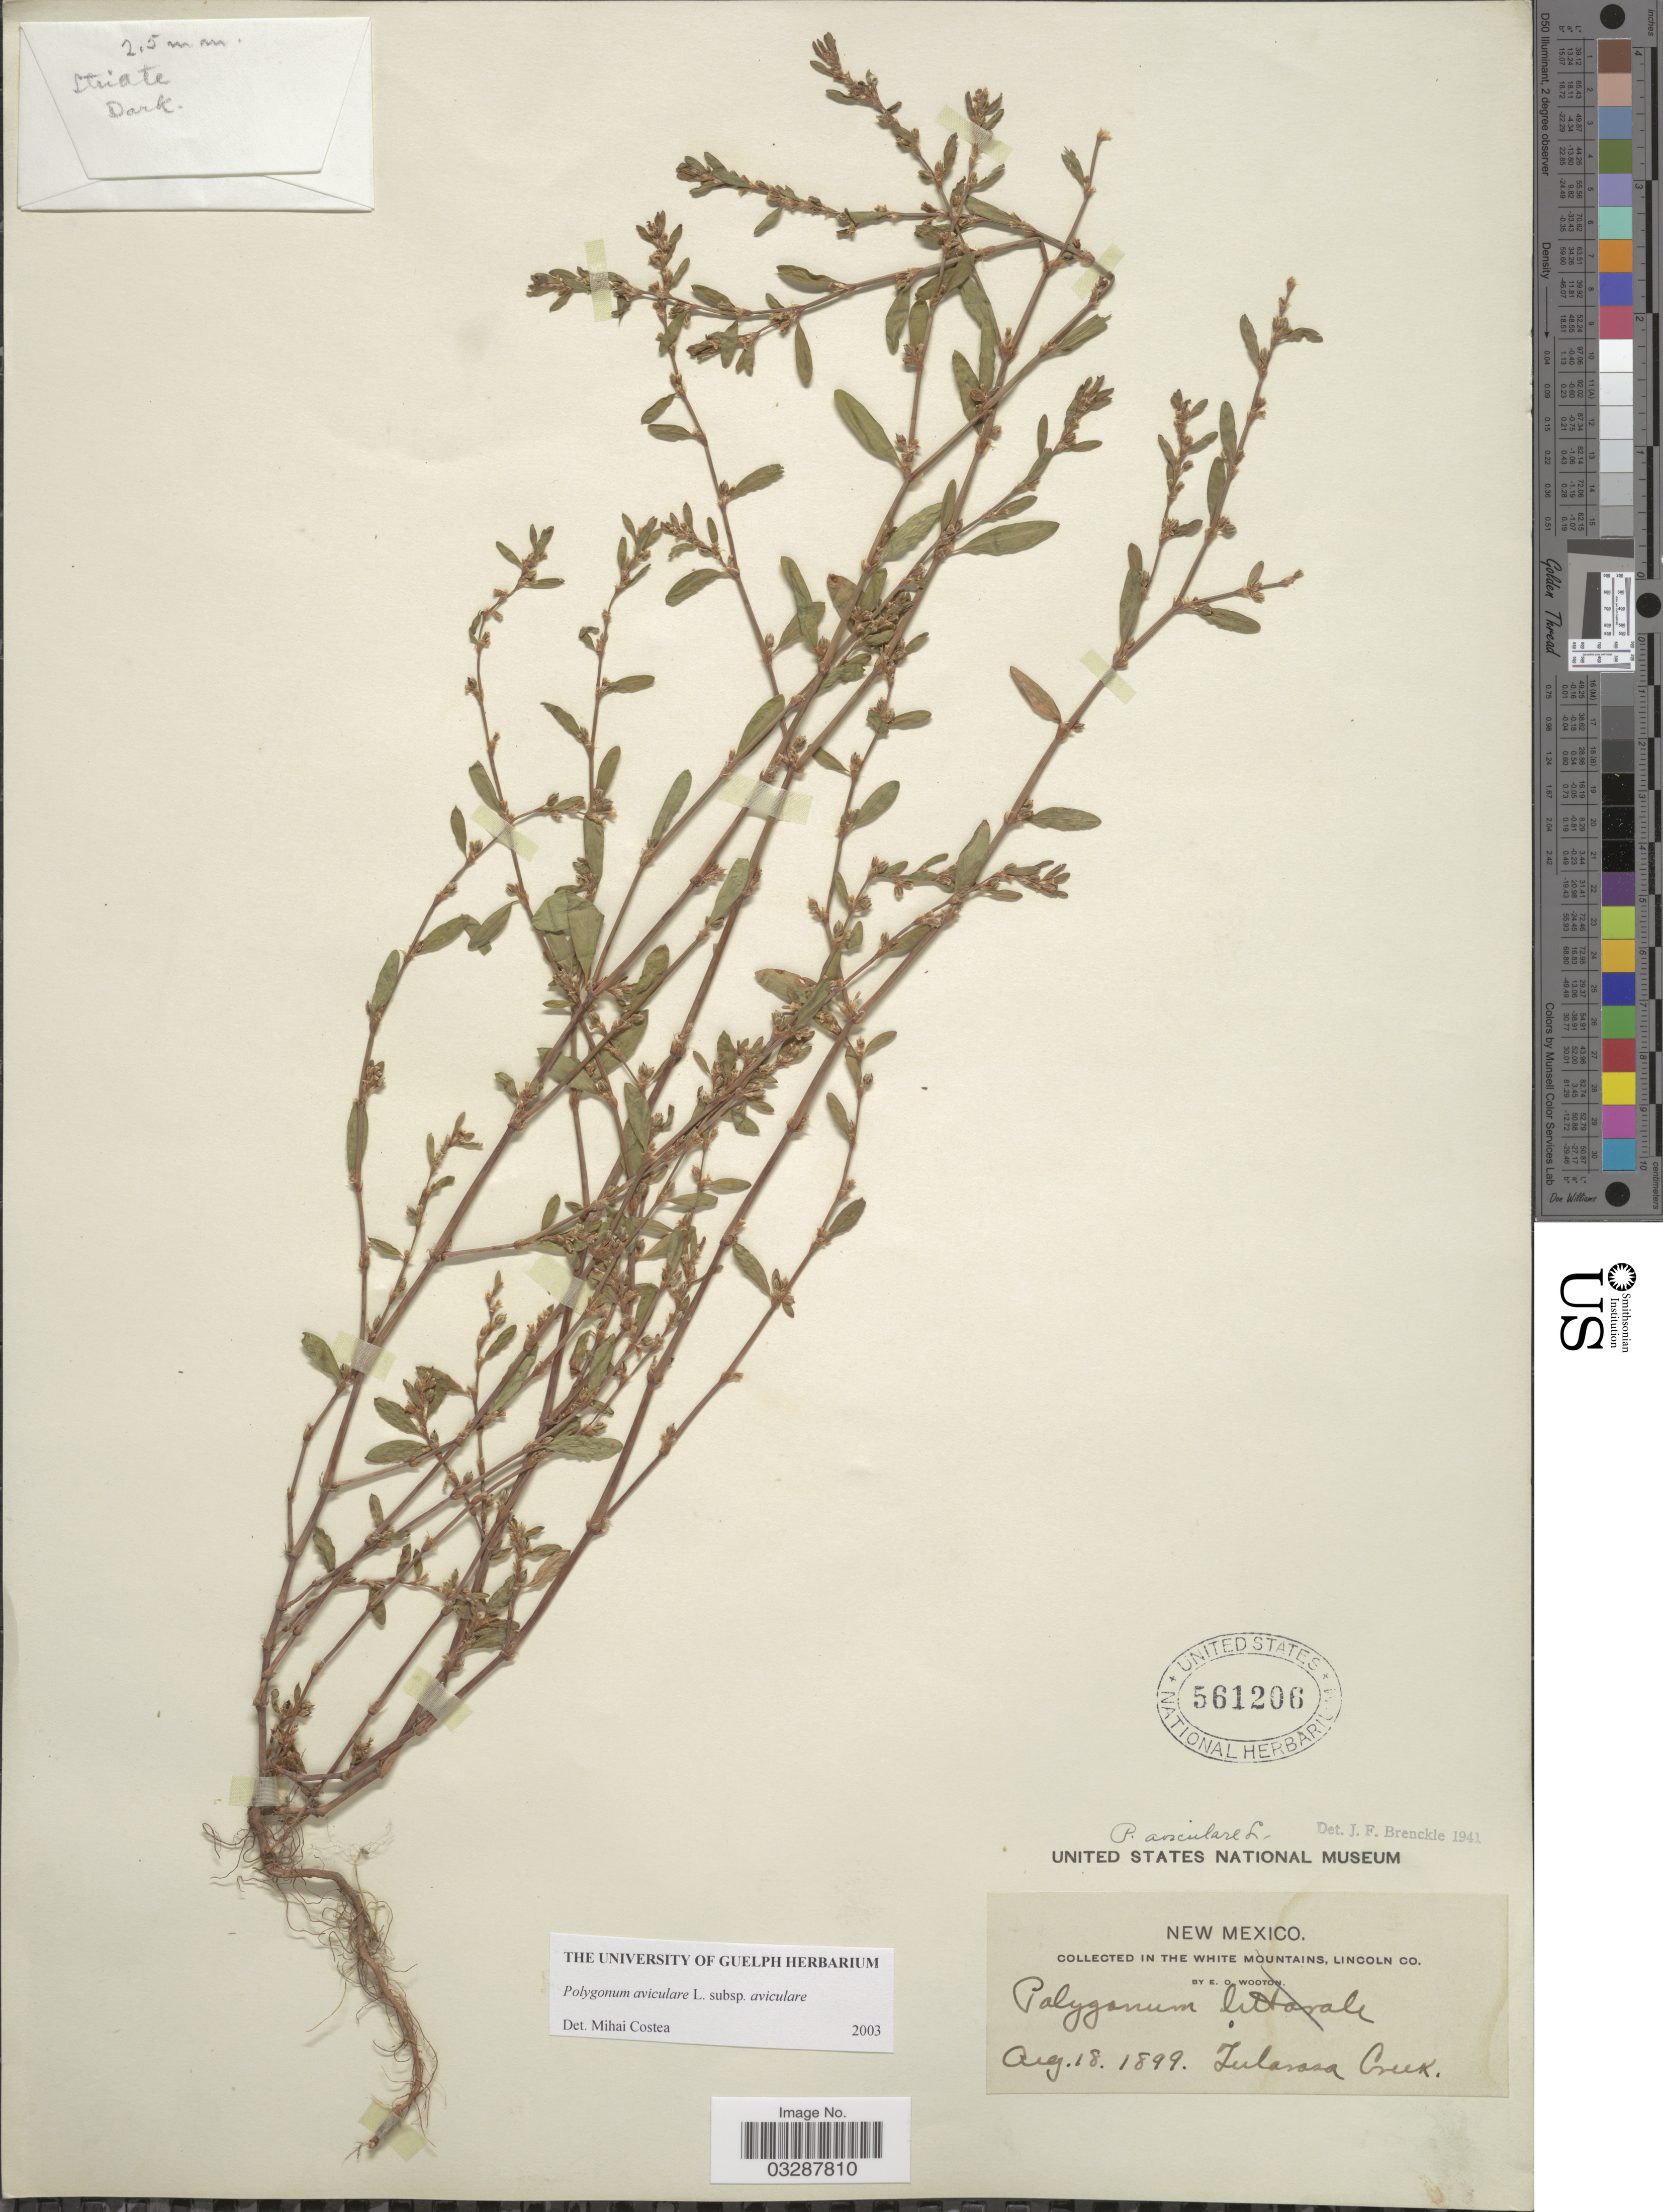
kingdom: Plantae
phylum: Tracheophyta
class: Magnoliopsida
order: Caryophyllales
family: Polygonaceae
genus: Polygonum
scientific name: Polygonum aviculare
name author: L.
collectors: E. O. Wooton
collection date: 1899-08-18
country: United States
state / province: New Mexico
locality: Collected in the White Mountains, Lincoln Co. Tularosa Creek.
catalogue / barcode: US 561206